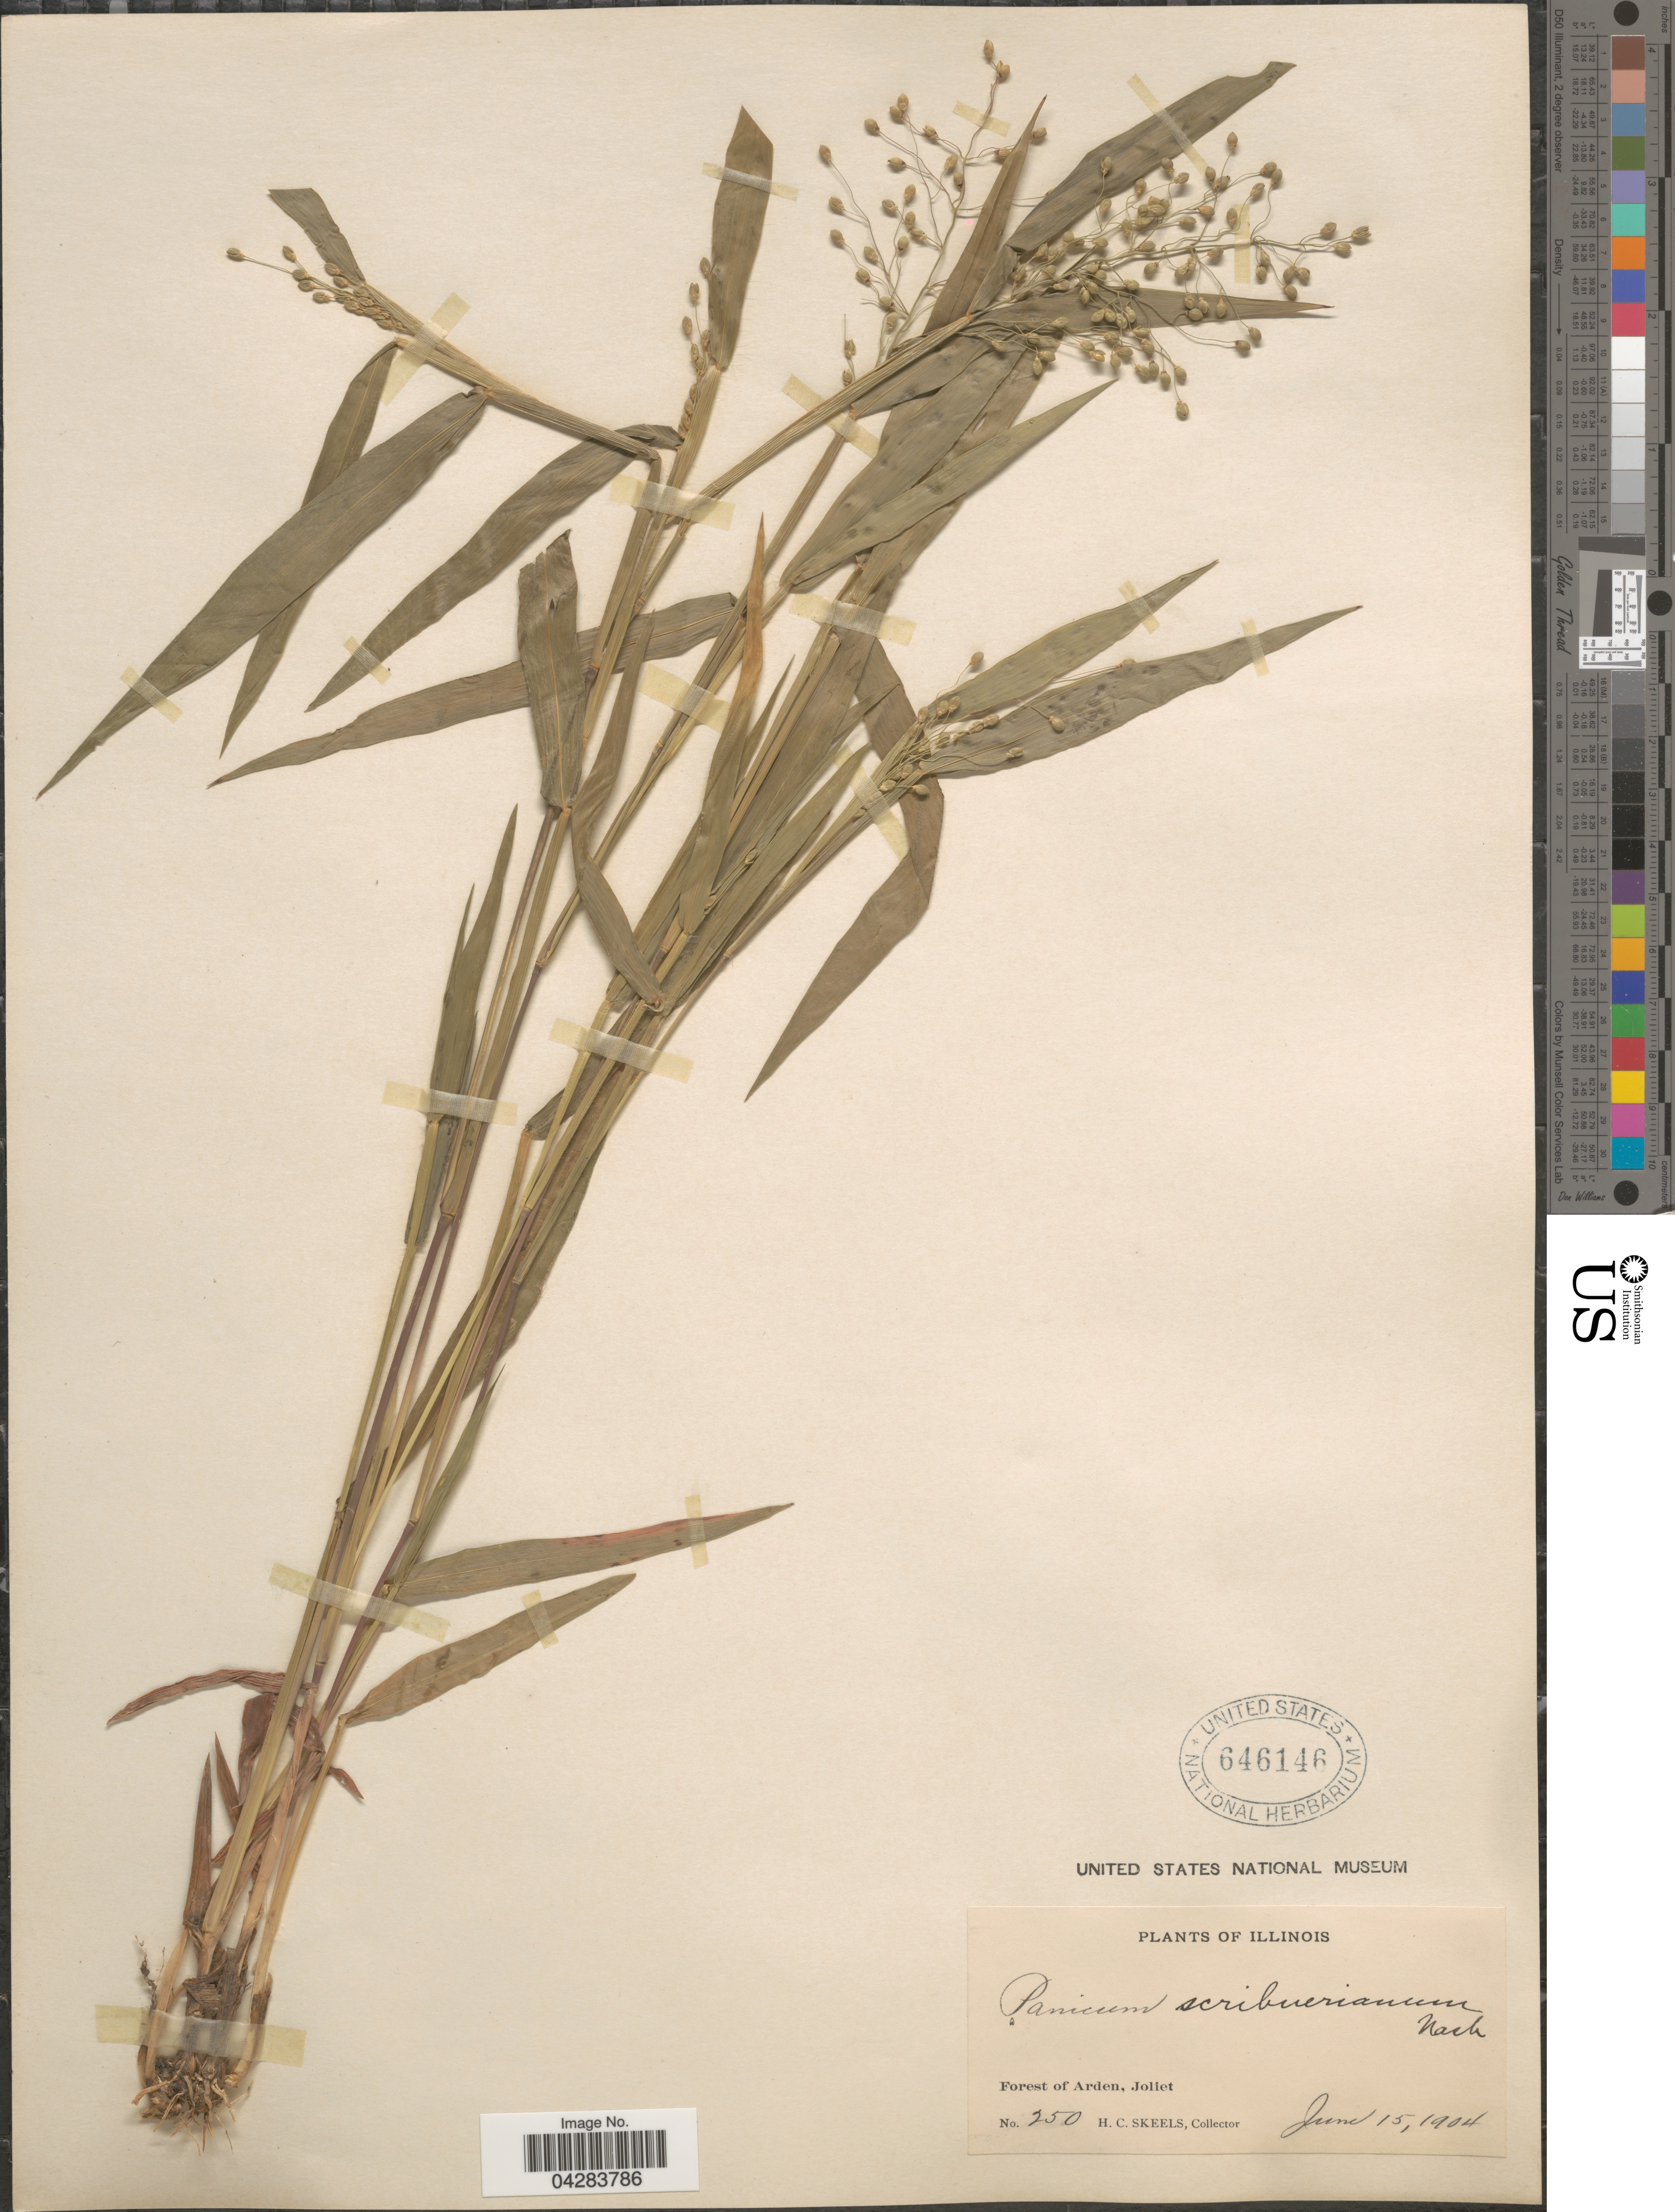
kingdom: Plantae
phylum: Tracheophyta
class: Liliopsida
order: Poales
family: Poaceae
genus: Dichanthelium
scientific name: Dichanthelium oligosanthes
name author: (Schult.) Gould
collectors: H. Skeels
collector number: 250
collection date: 1904-06-15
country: United States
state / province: Illinois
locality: Forest of Arden, Joliet.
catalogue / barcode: US 646146